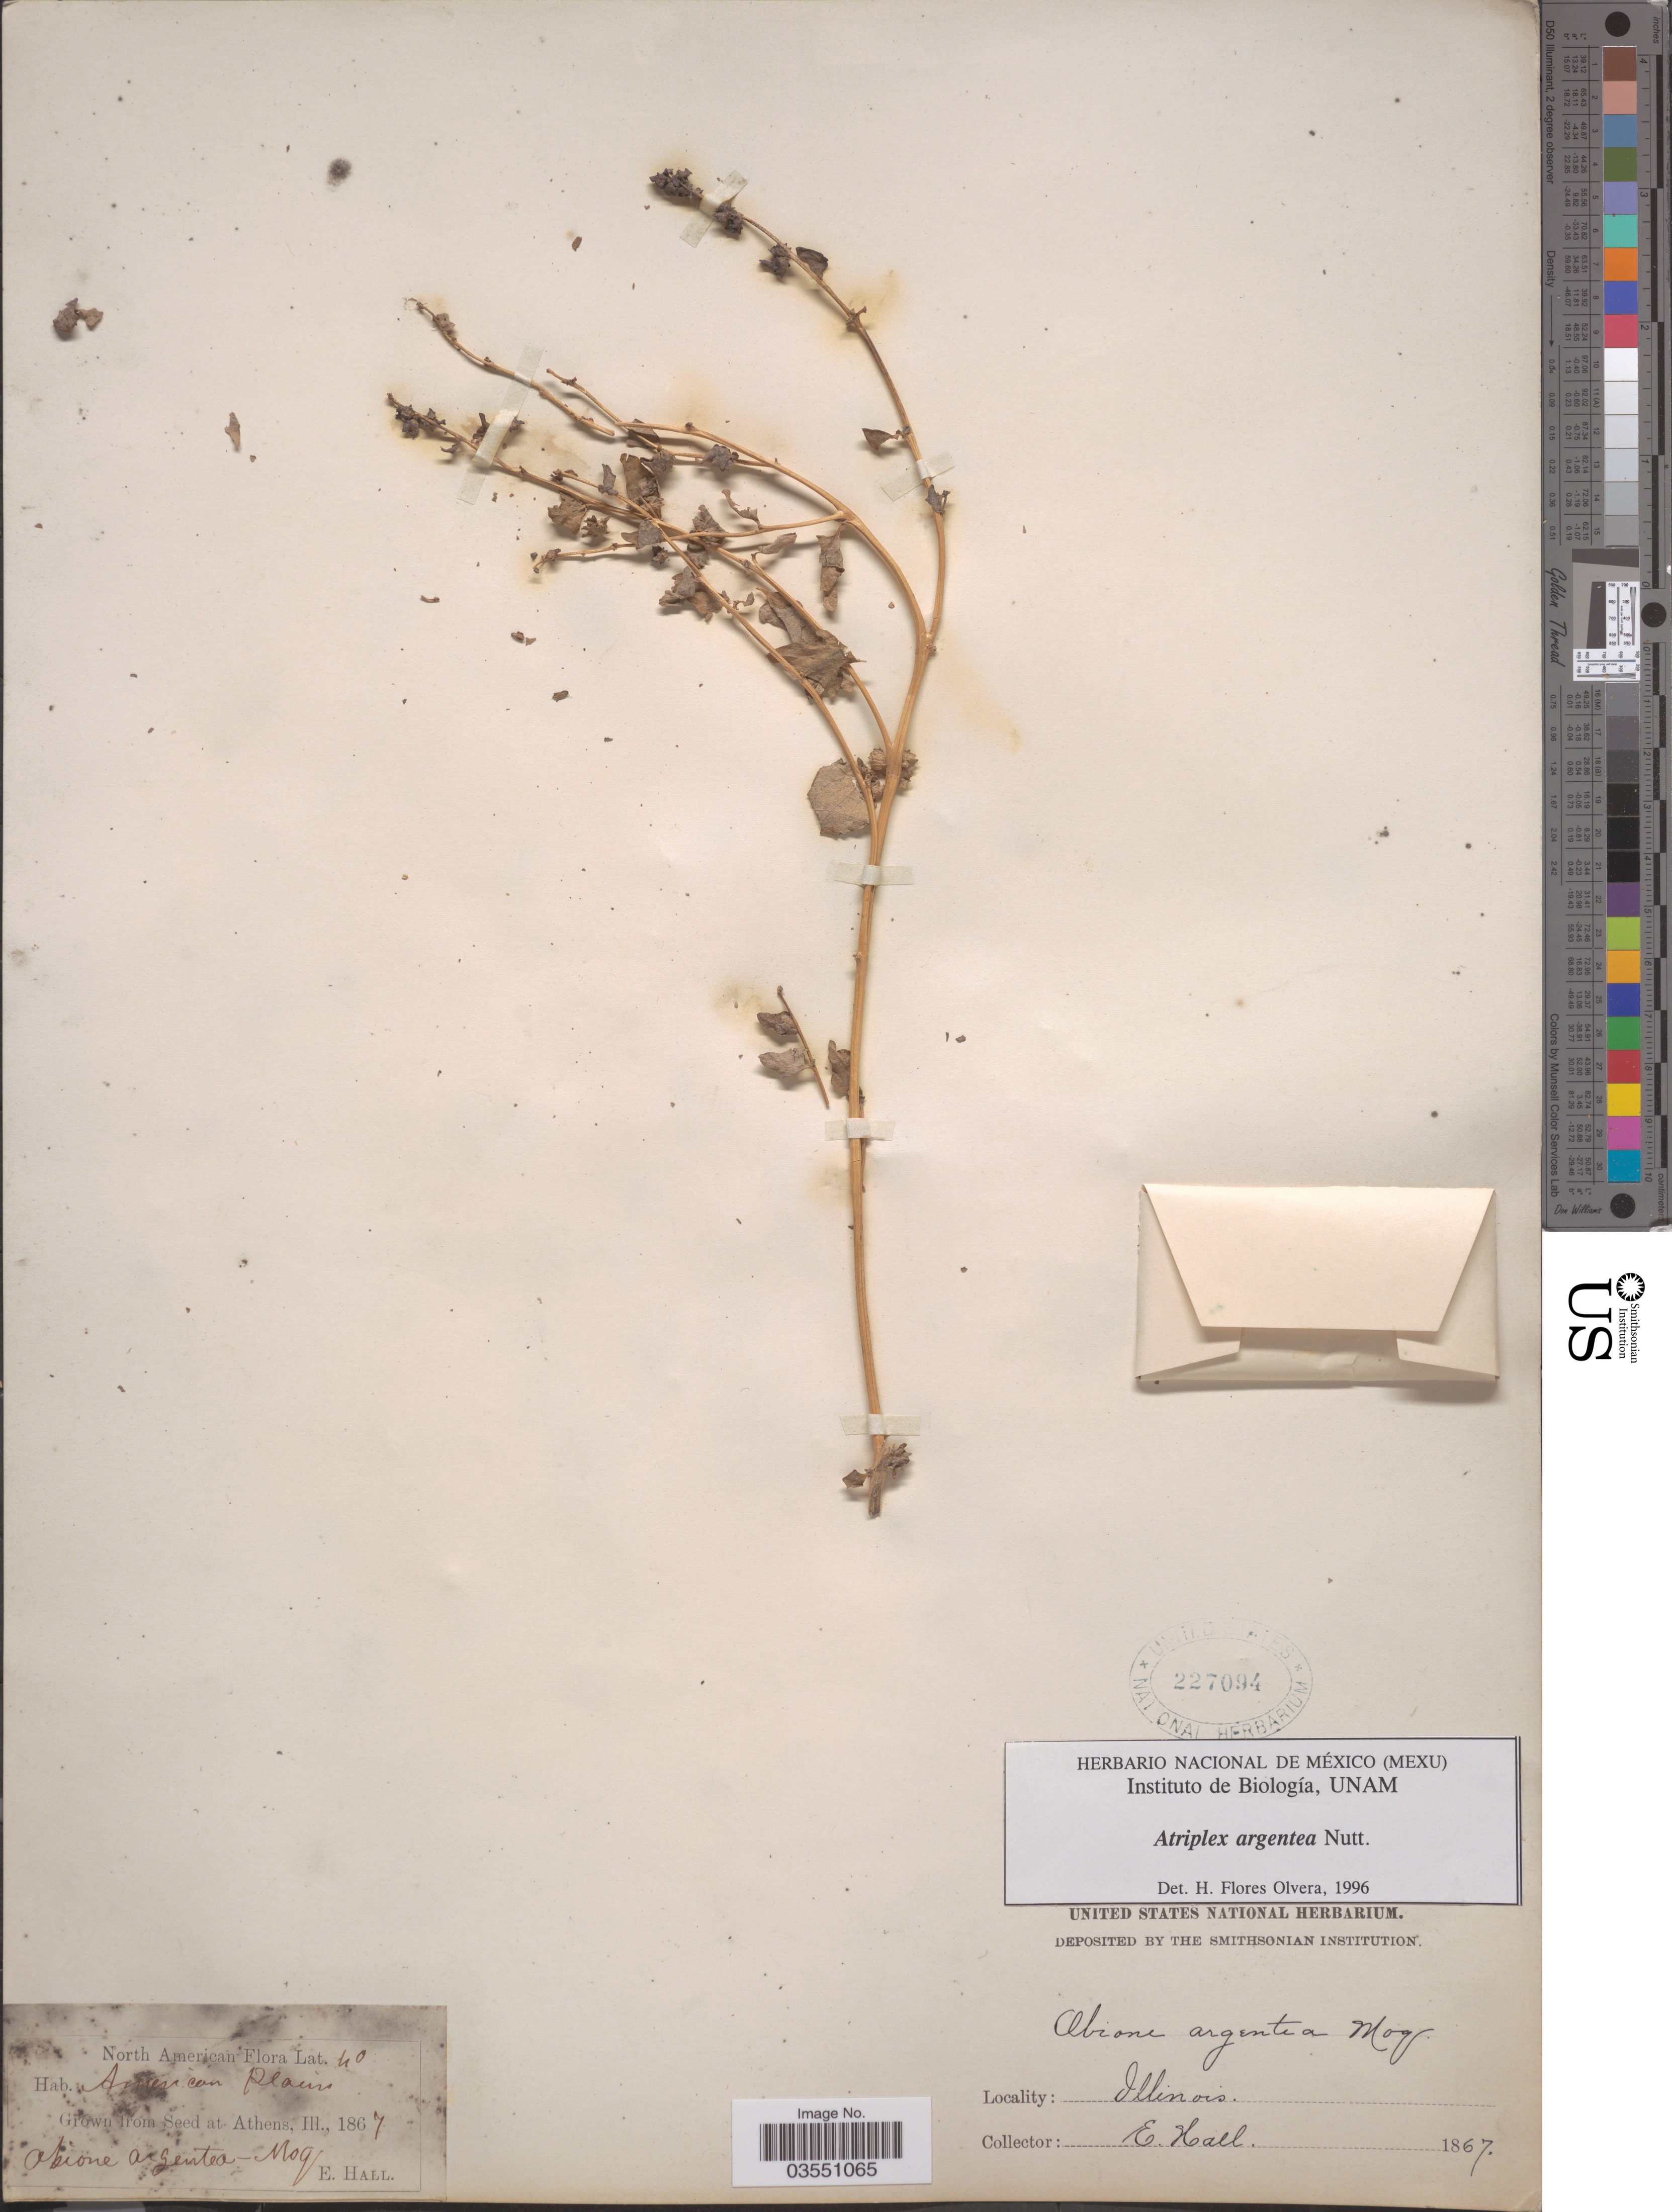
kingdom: Plantae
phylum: Tracheophyta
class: Magnoliopsida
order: Caryophyllales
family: Amaranthaceae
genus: Atriplex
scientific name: Atriplex argentea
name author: Nutt.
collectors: E. Hall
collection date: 1867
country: United States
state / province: Illinois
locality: Athens.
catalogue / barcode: US 227094